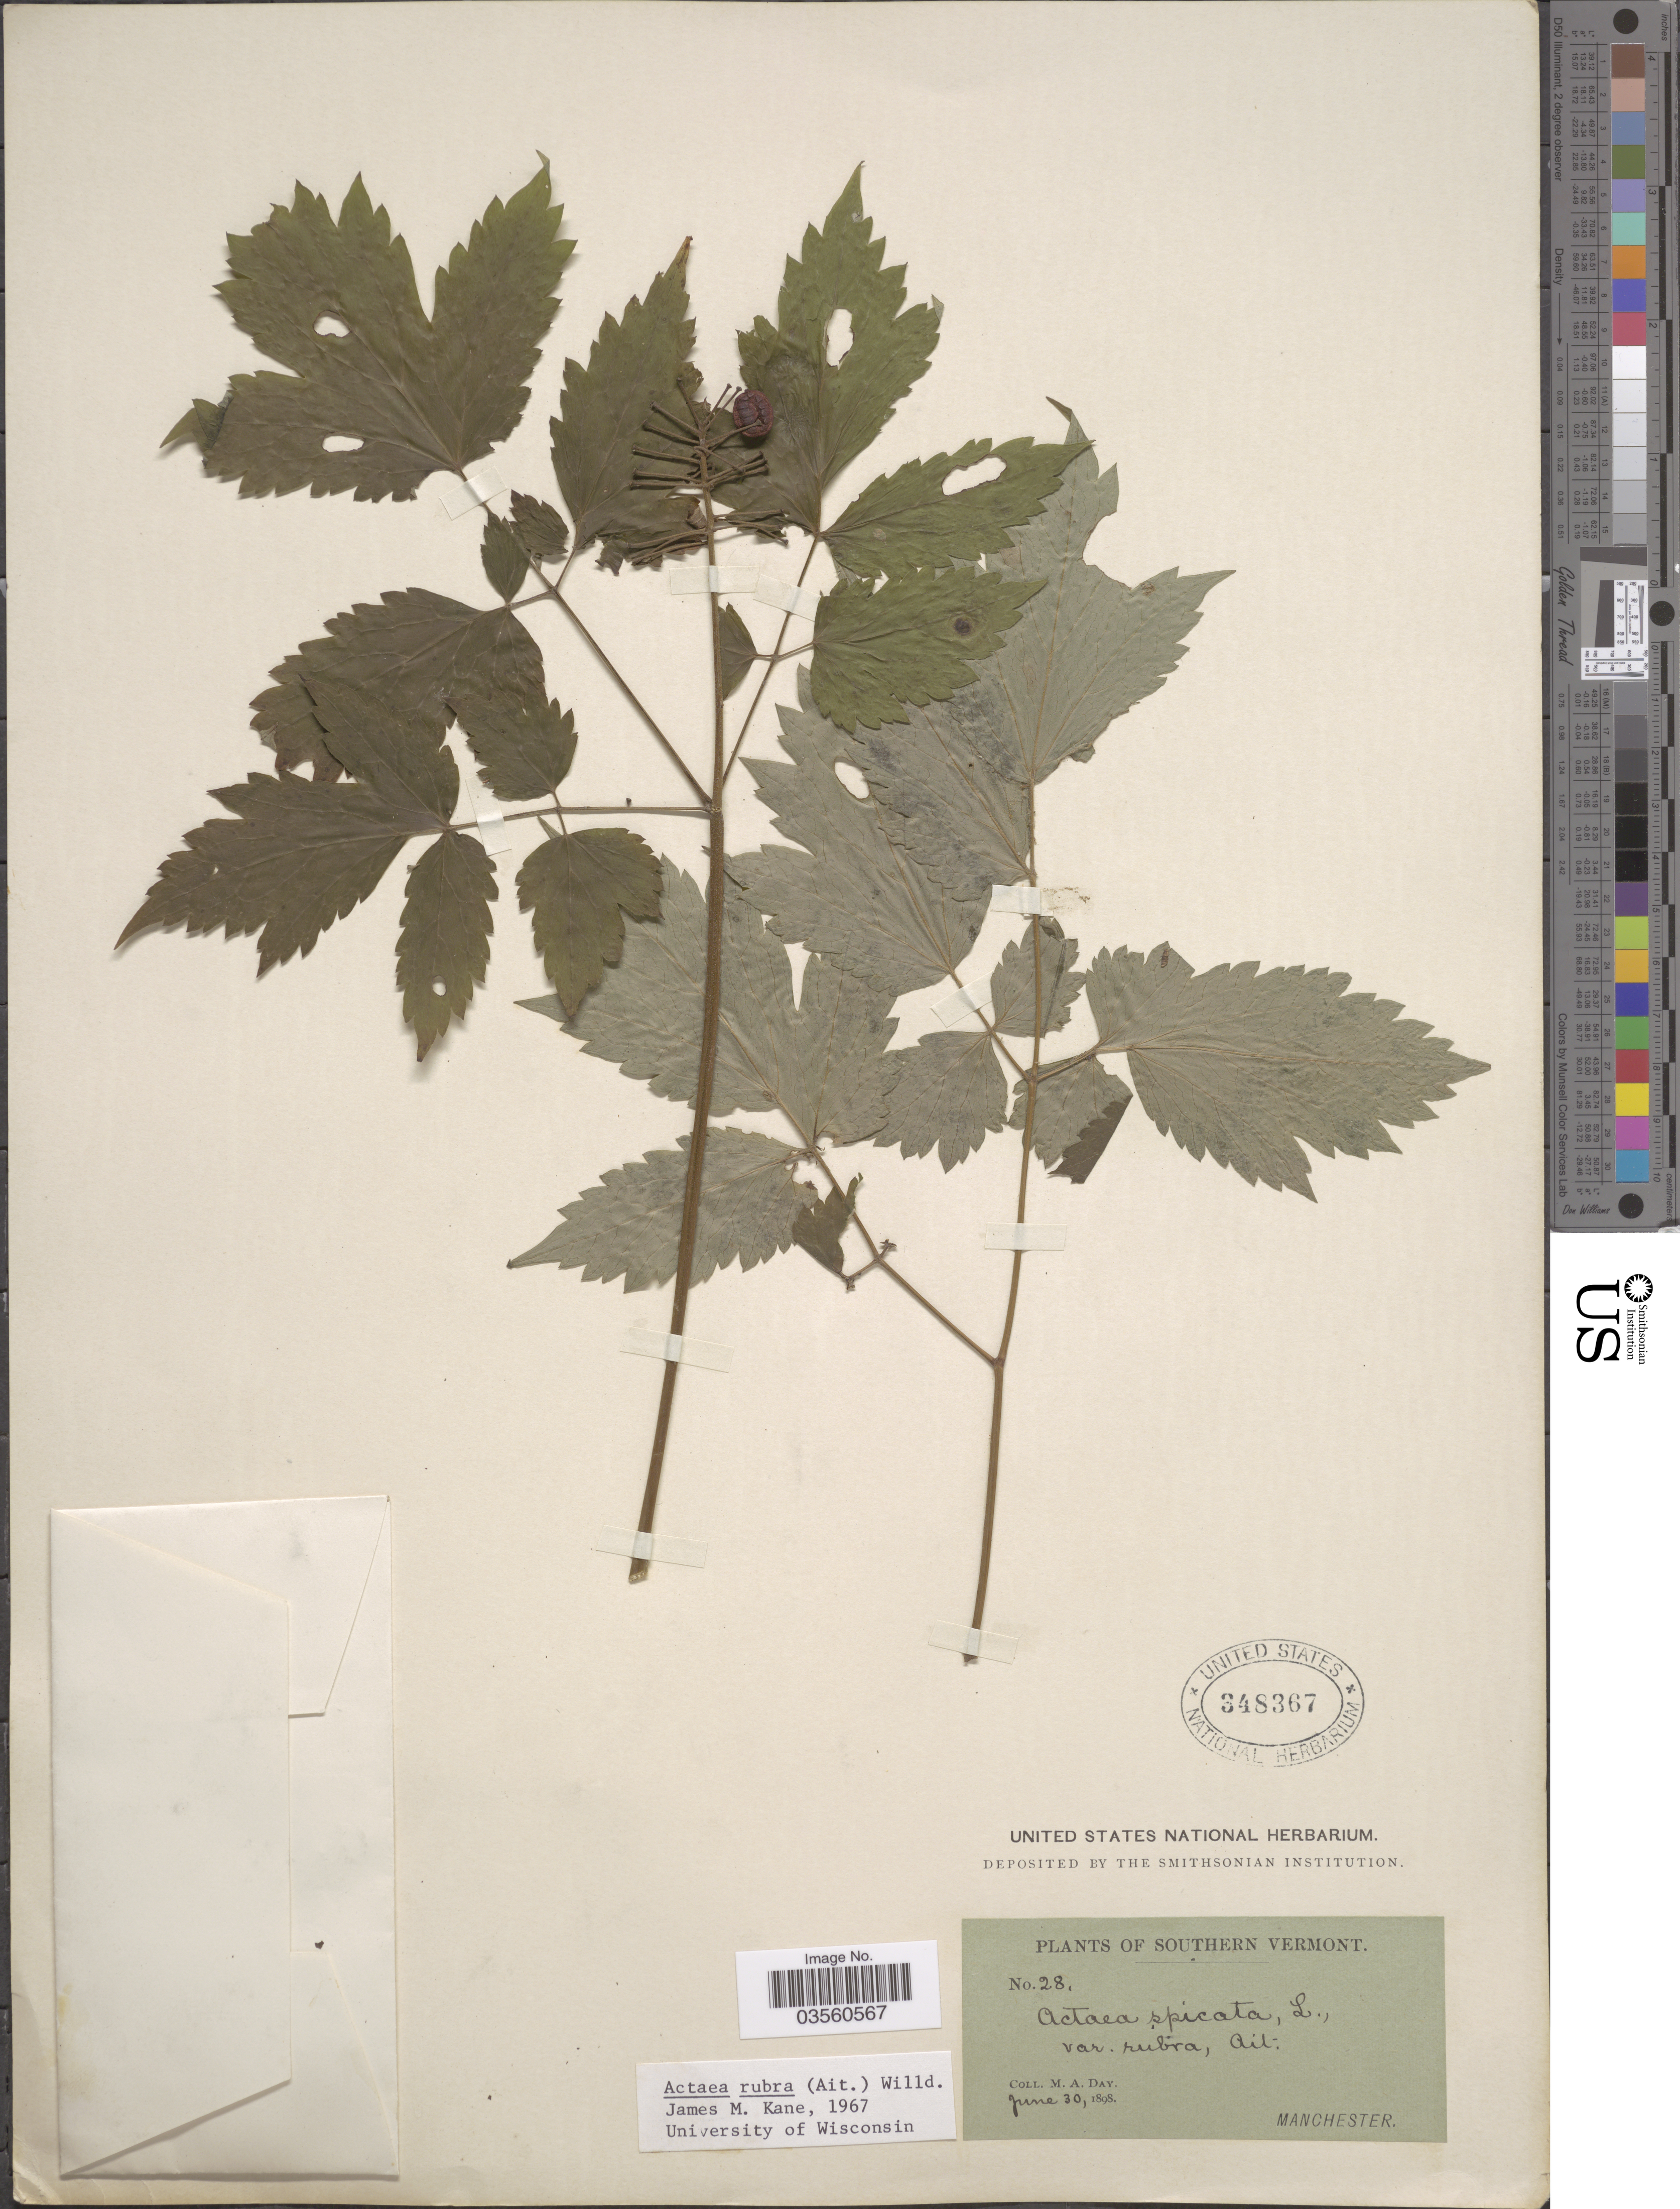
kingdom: Plantae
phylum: Tracheophyta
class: Magnoliopsida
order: Ranunculales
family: Ranunculaceae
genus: Actaea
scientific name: Actaea rubra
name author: (Aiton) Willd.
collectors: M. Day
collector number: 28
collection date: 1898-06-30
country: United States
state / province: Vermont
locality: Southern Vermont. Manchester.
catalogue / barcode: US 348367